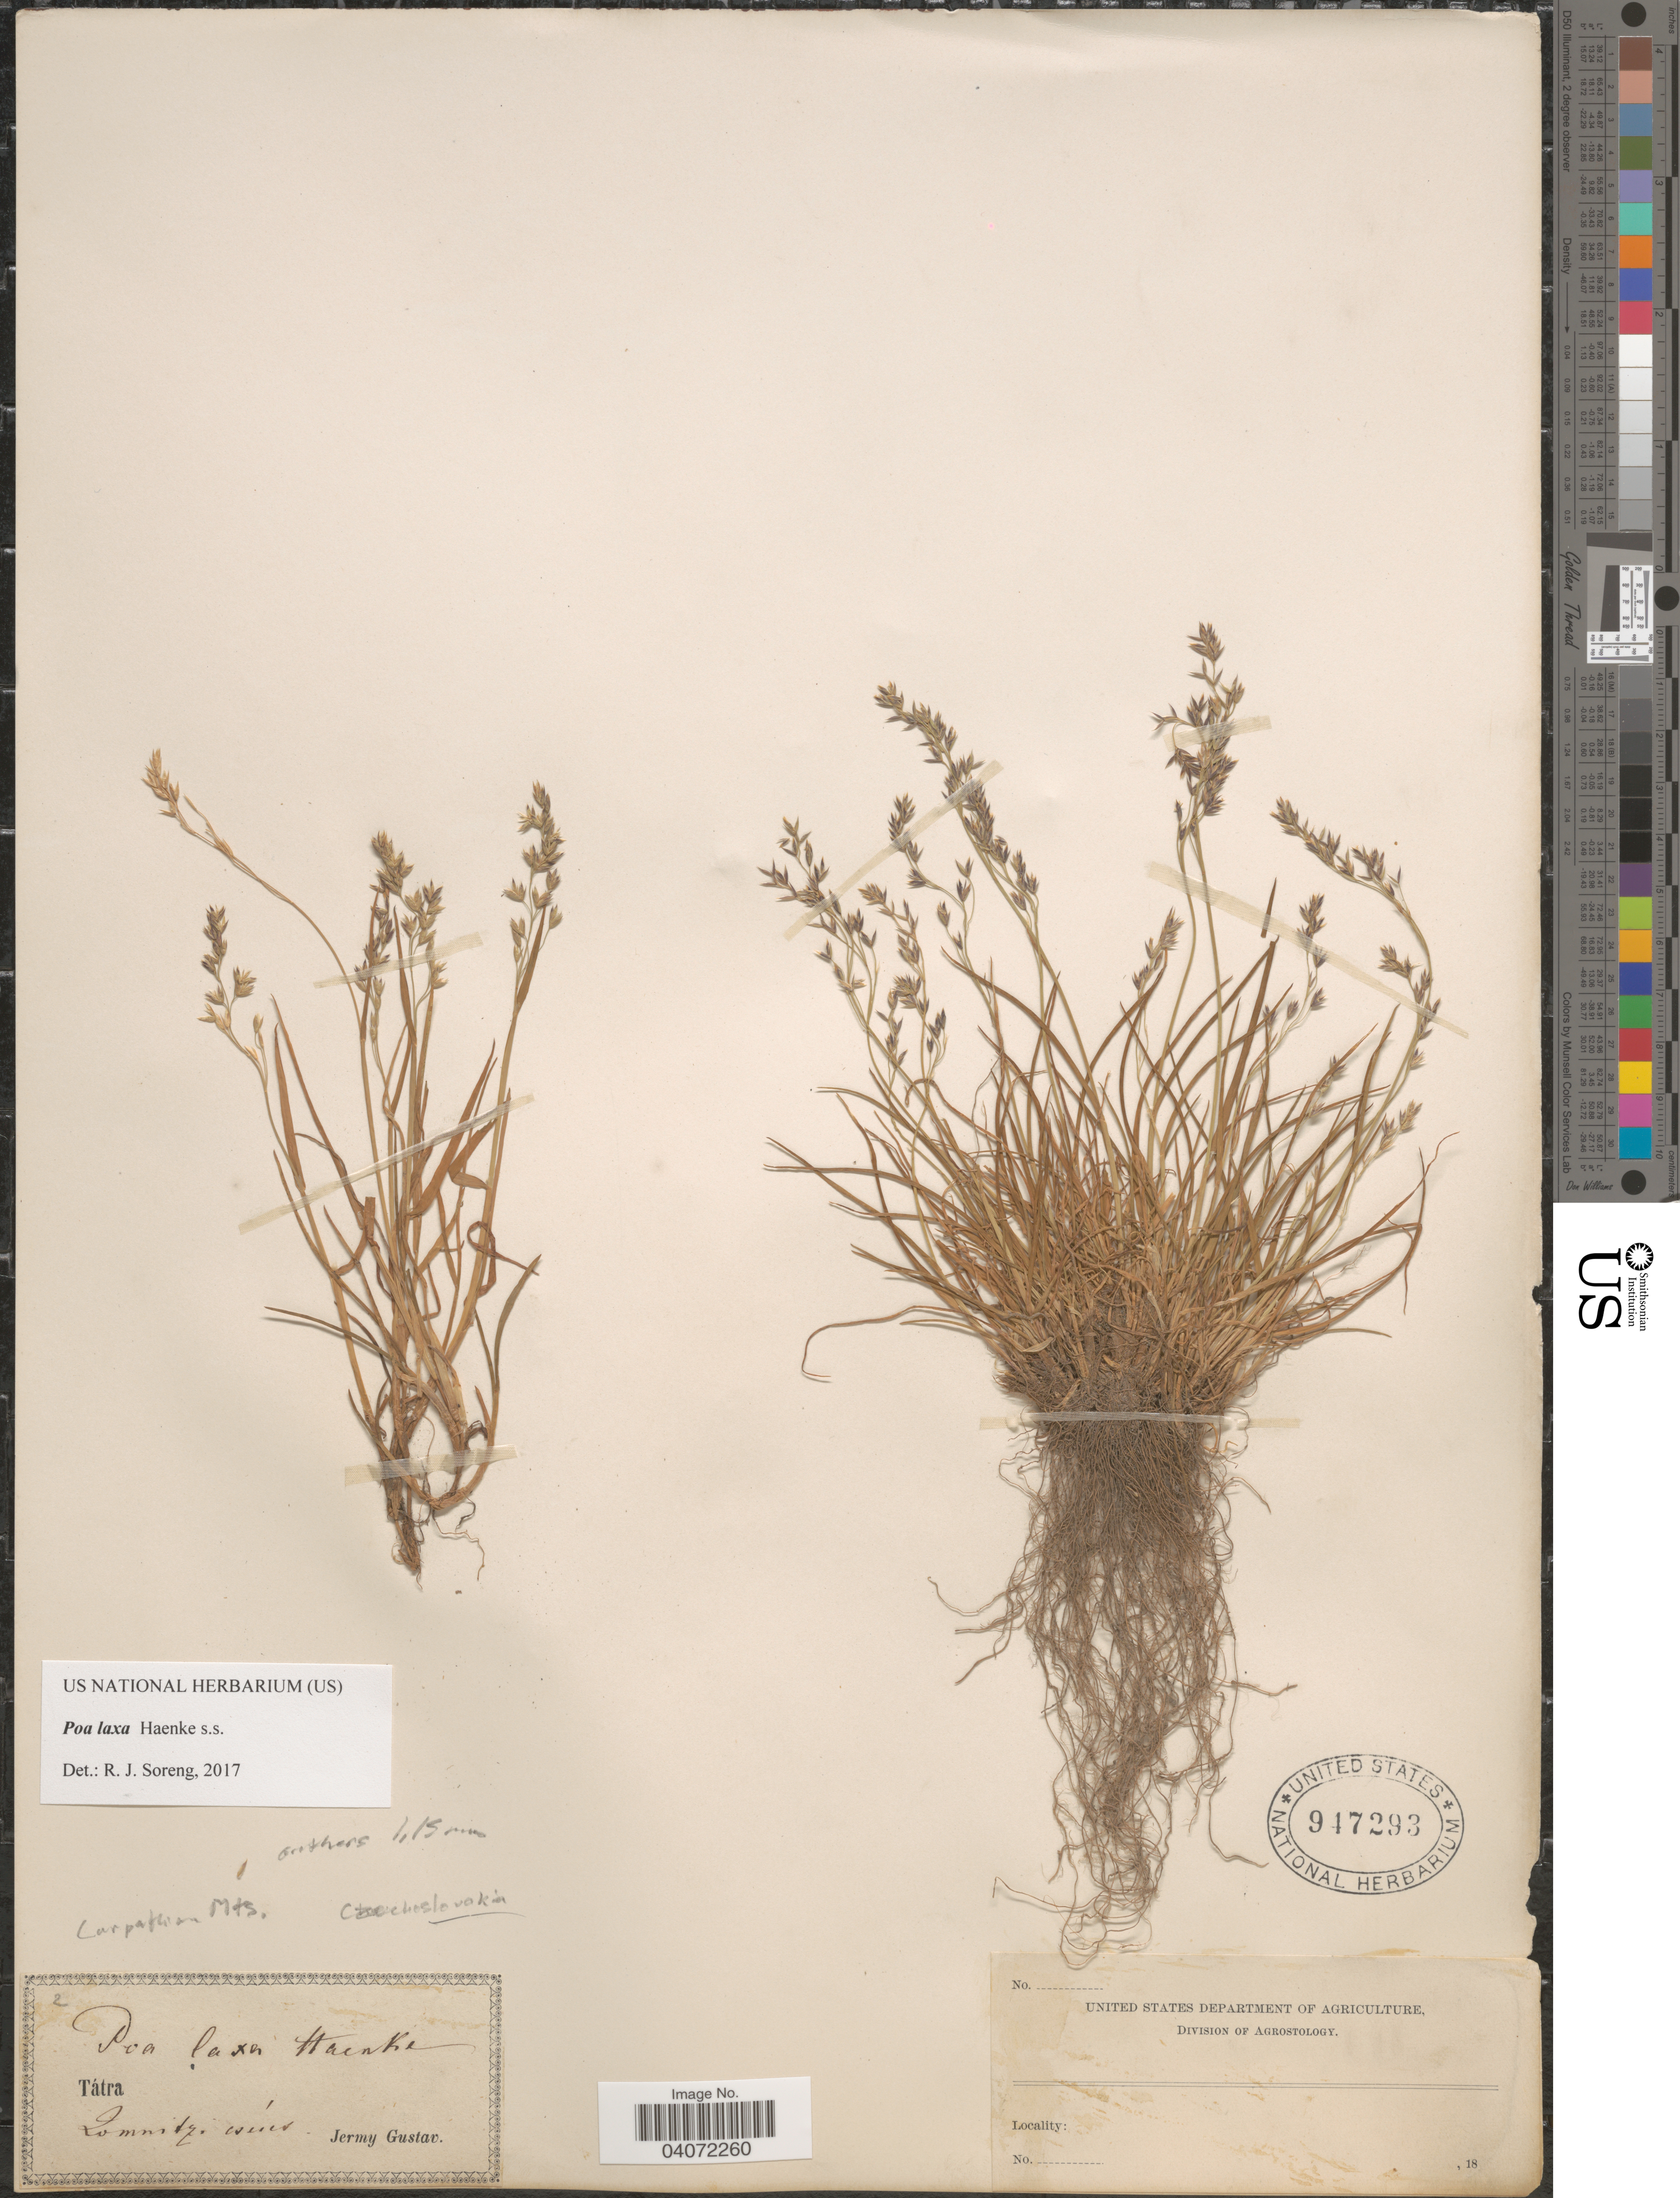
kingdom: Plantae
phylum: Tracheophyta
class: Liliopsida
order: Poales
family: Poaceae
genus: Poa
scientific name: Poa laxa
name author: Haenke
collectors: J. Gustav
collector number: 2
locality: Tátra. Lomnitz asues. [interpreted]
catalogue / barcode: US 947293